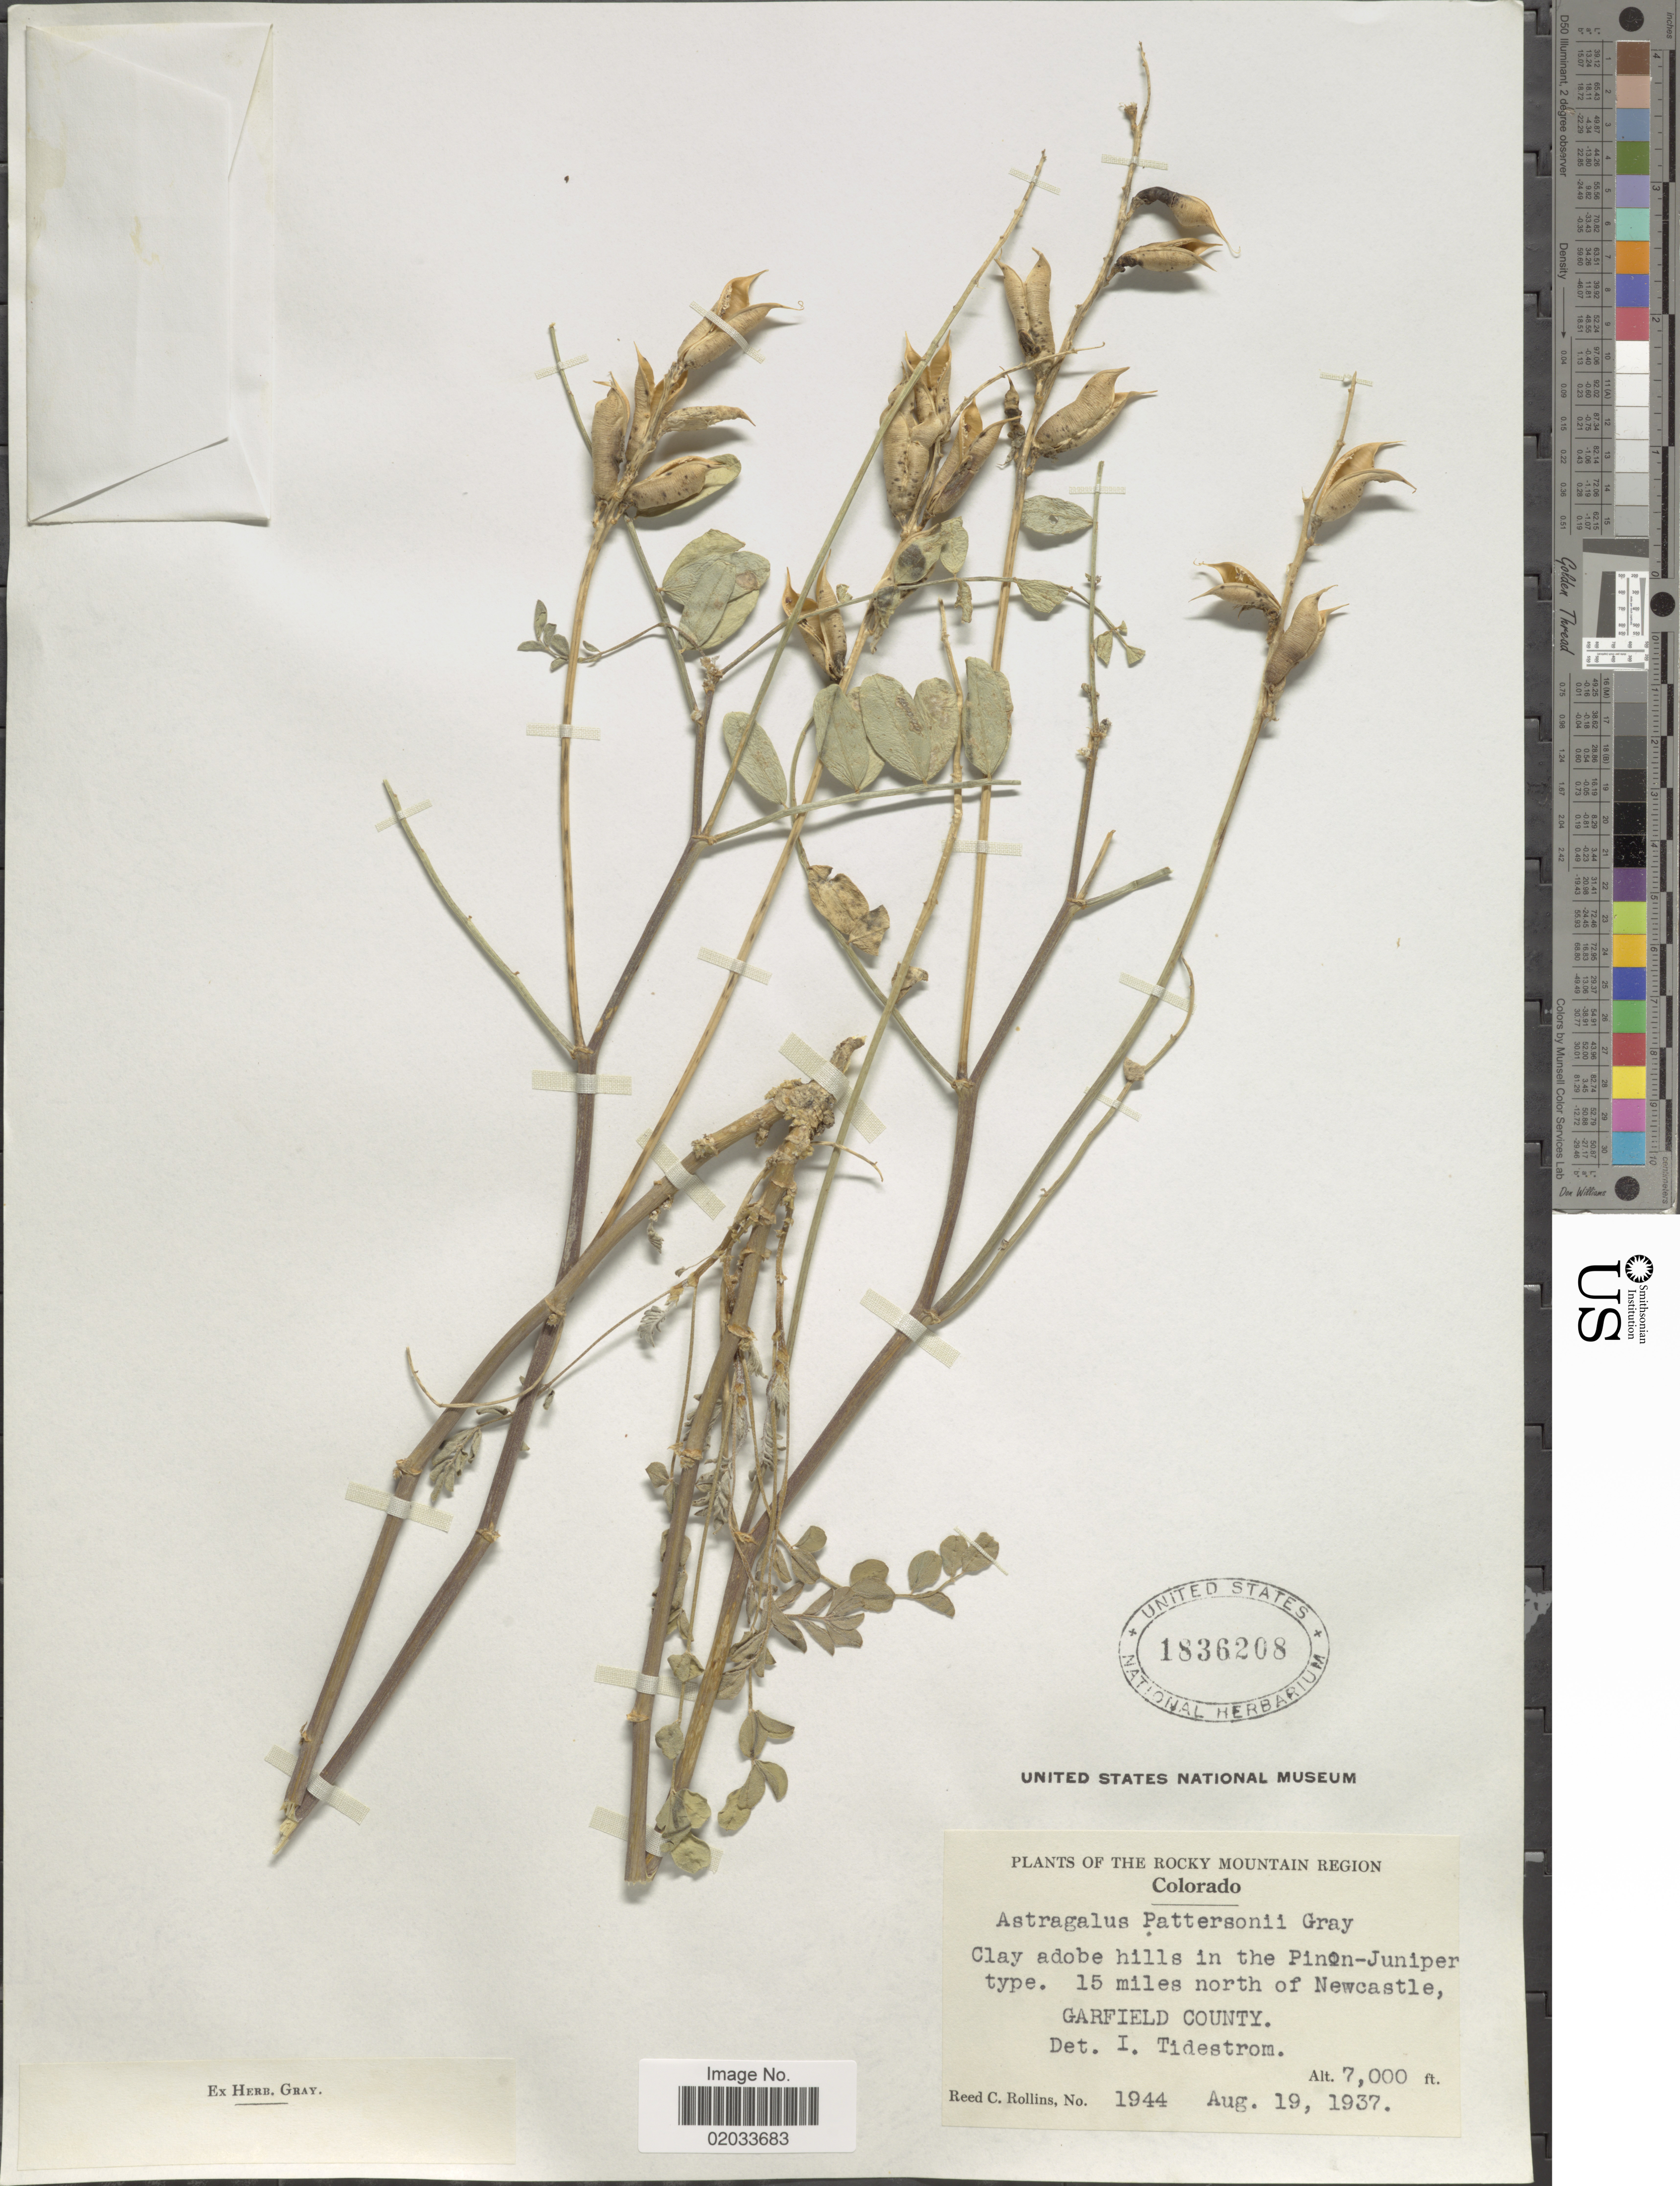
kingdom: Plantae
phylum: Tracheophyta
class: Magnoliopsida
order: Fabales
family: Fabaceae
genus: Astragalus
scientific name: Astragalus pattersonii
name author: (A. Gray) A. Gray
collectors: R. C. Rollins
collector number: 1944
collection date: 1937-08-19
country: United States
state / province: Colorado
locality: The Rocky Mountain Region, 15 miles north of Newcastle, Garfield County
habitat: clay adobe hills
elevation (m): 2134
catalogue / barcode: US 1836208